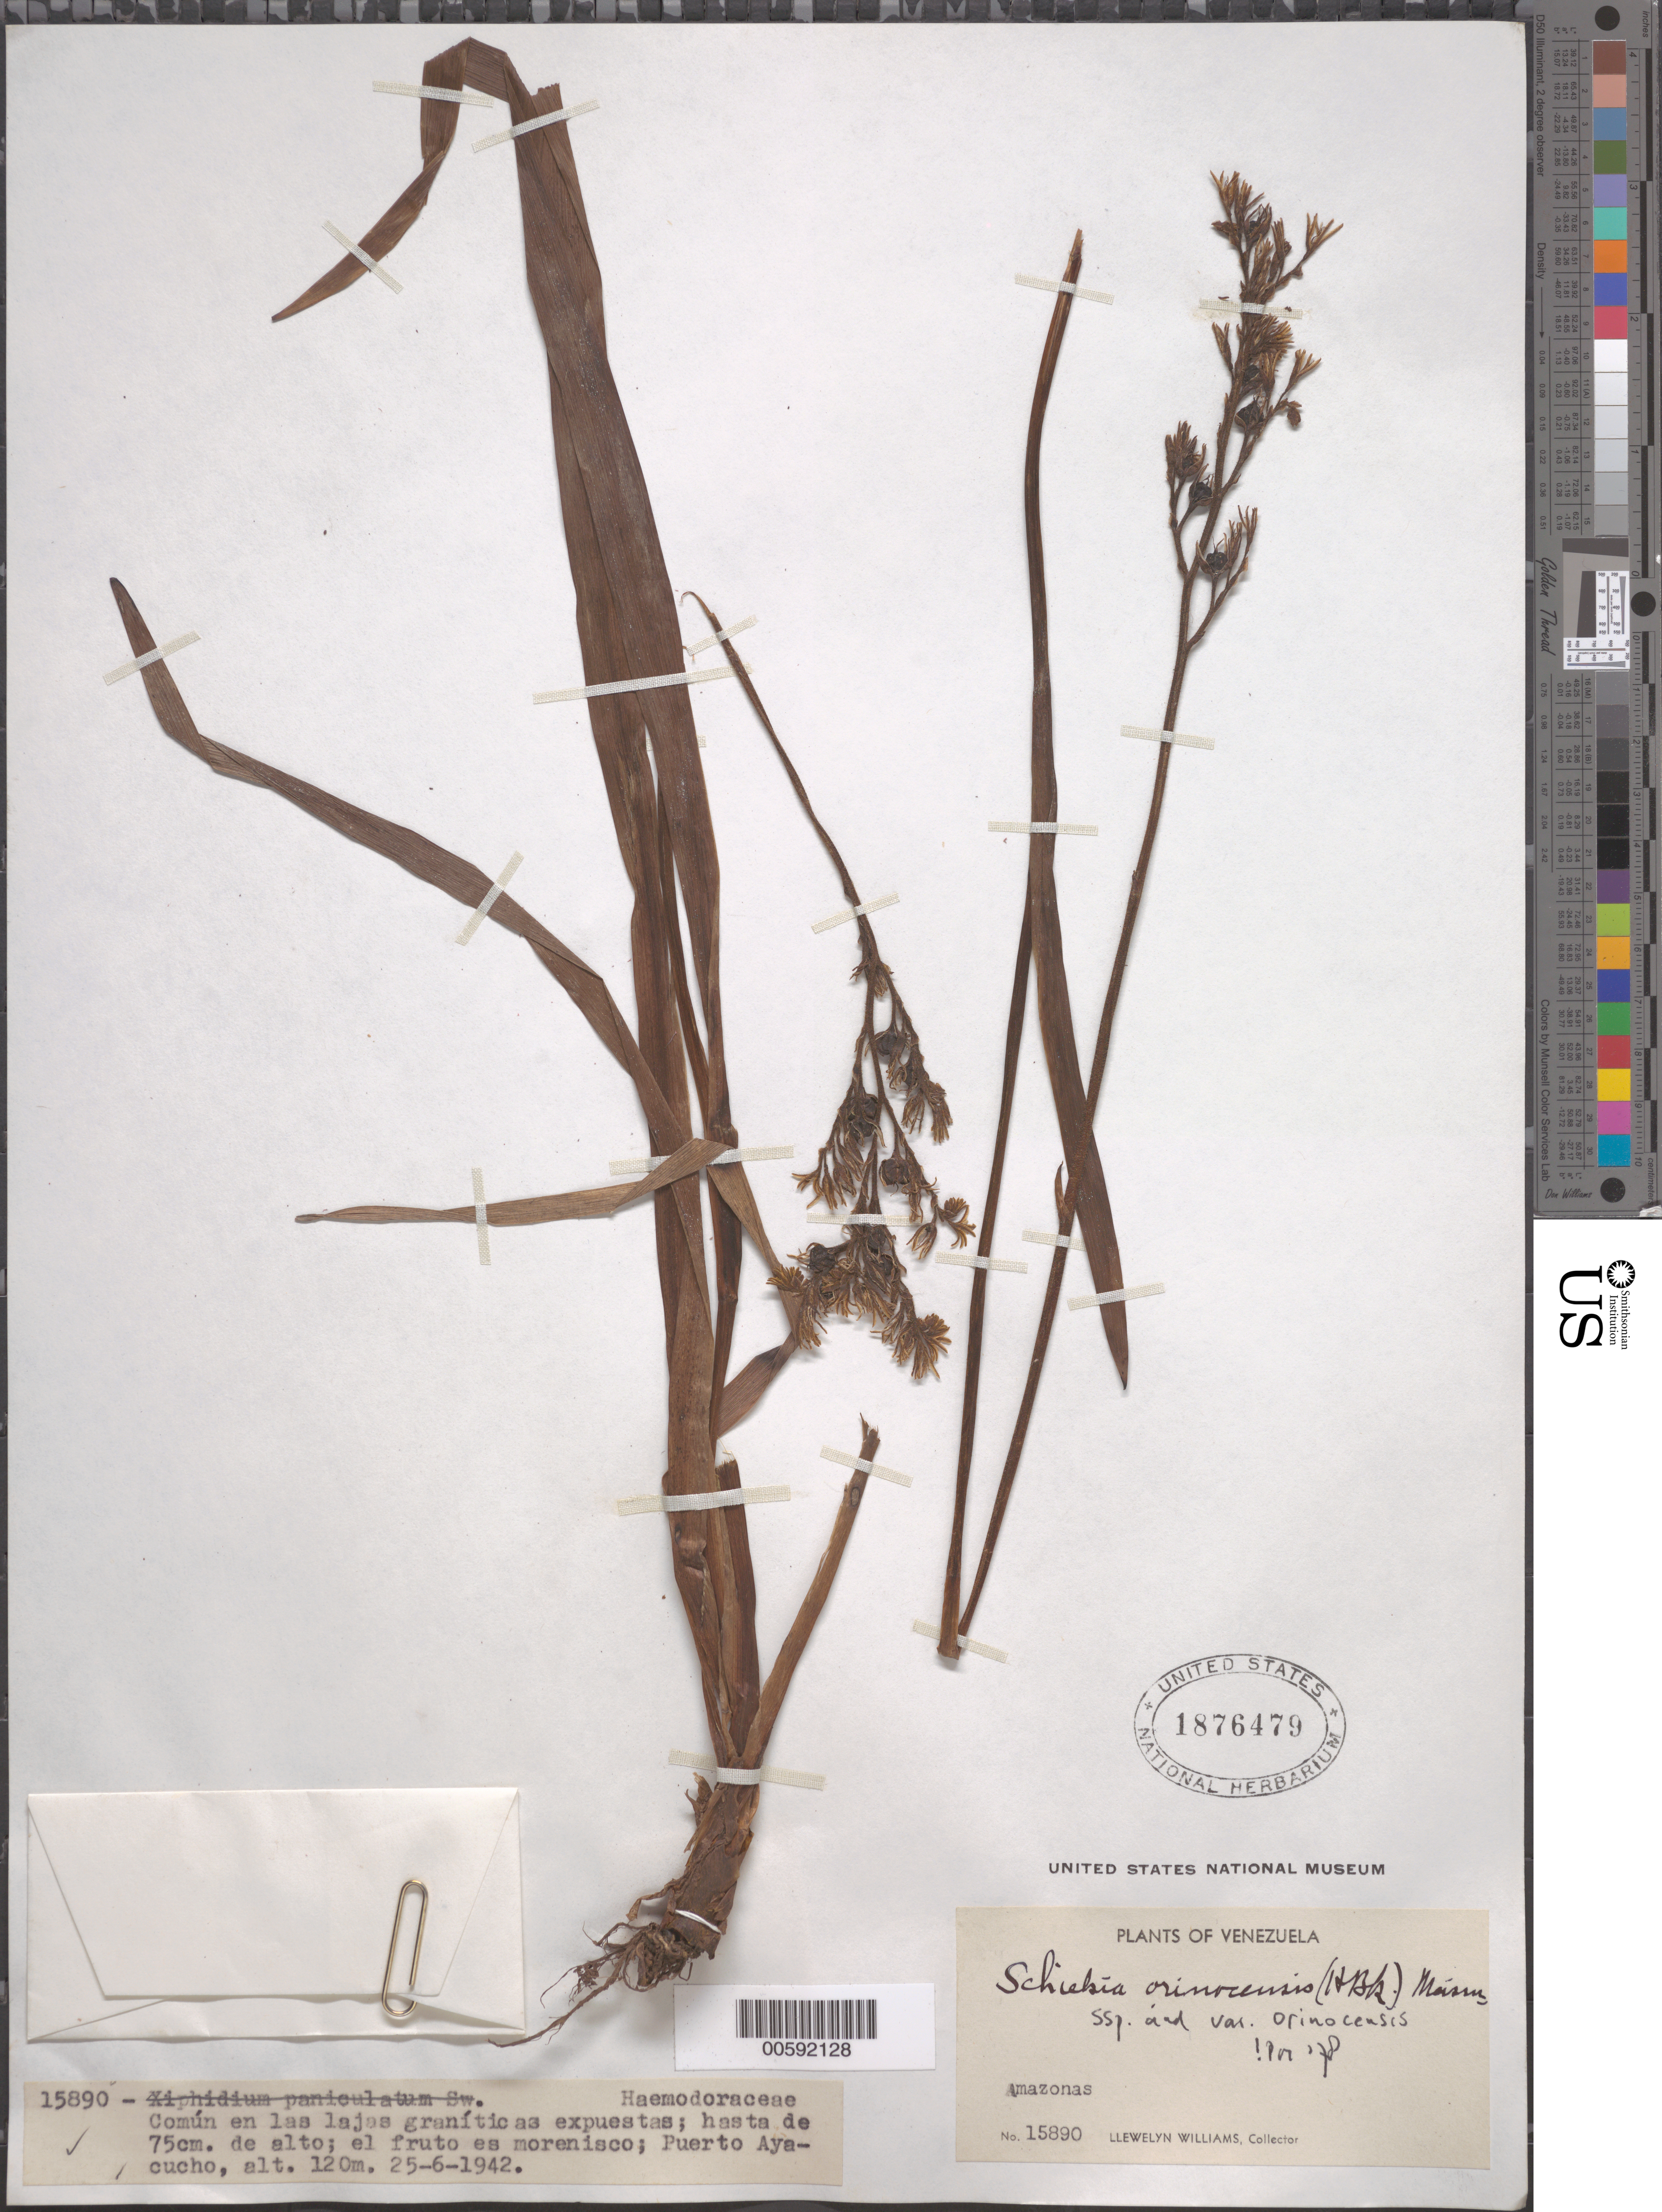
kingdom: Plantae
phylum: Tracheophyta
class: Liliopsida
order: Commelinales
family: Haemodoraceae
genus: Schiekia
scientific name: Schiekia orinocensis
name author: (Kunth) Meisn.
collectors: Ll. Williams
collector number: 15890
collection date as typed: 25 Jun 1942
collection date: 1942-06-25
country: Venezuela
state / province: Amazonas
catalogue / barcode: US 1876479